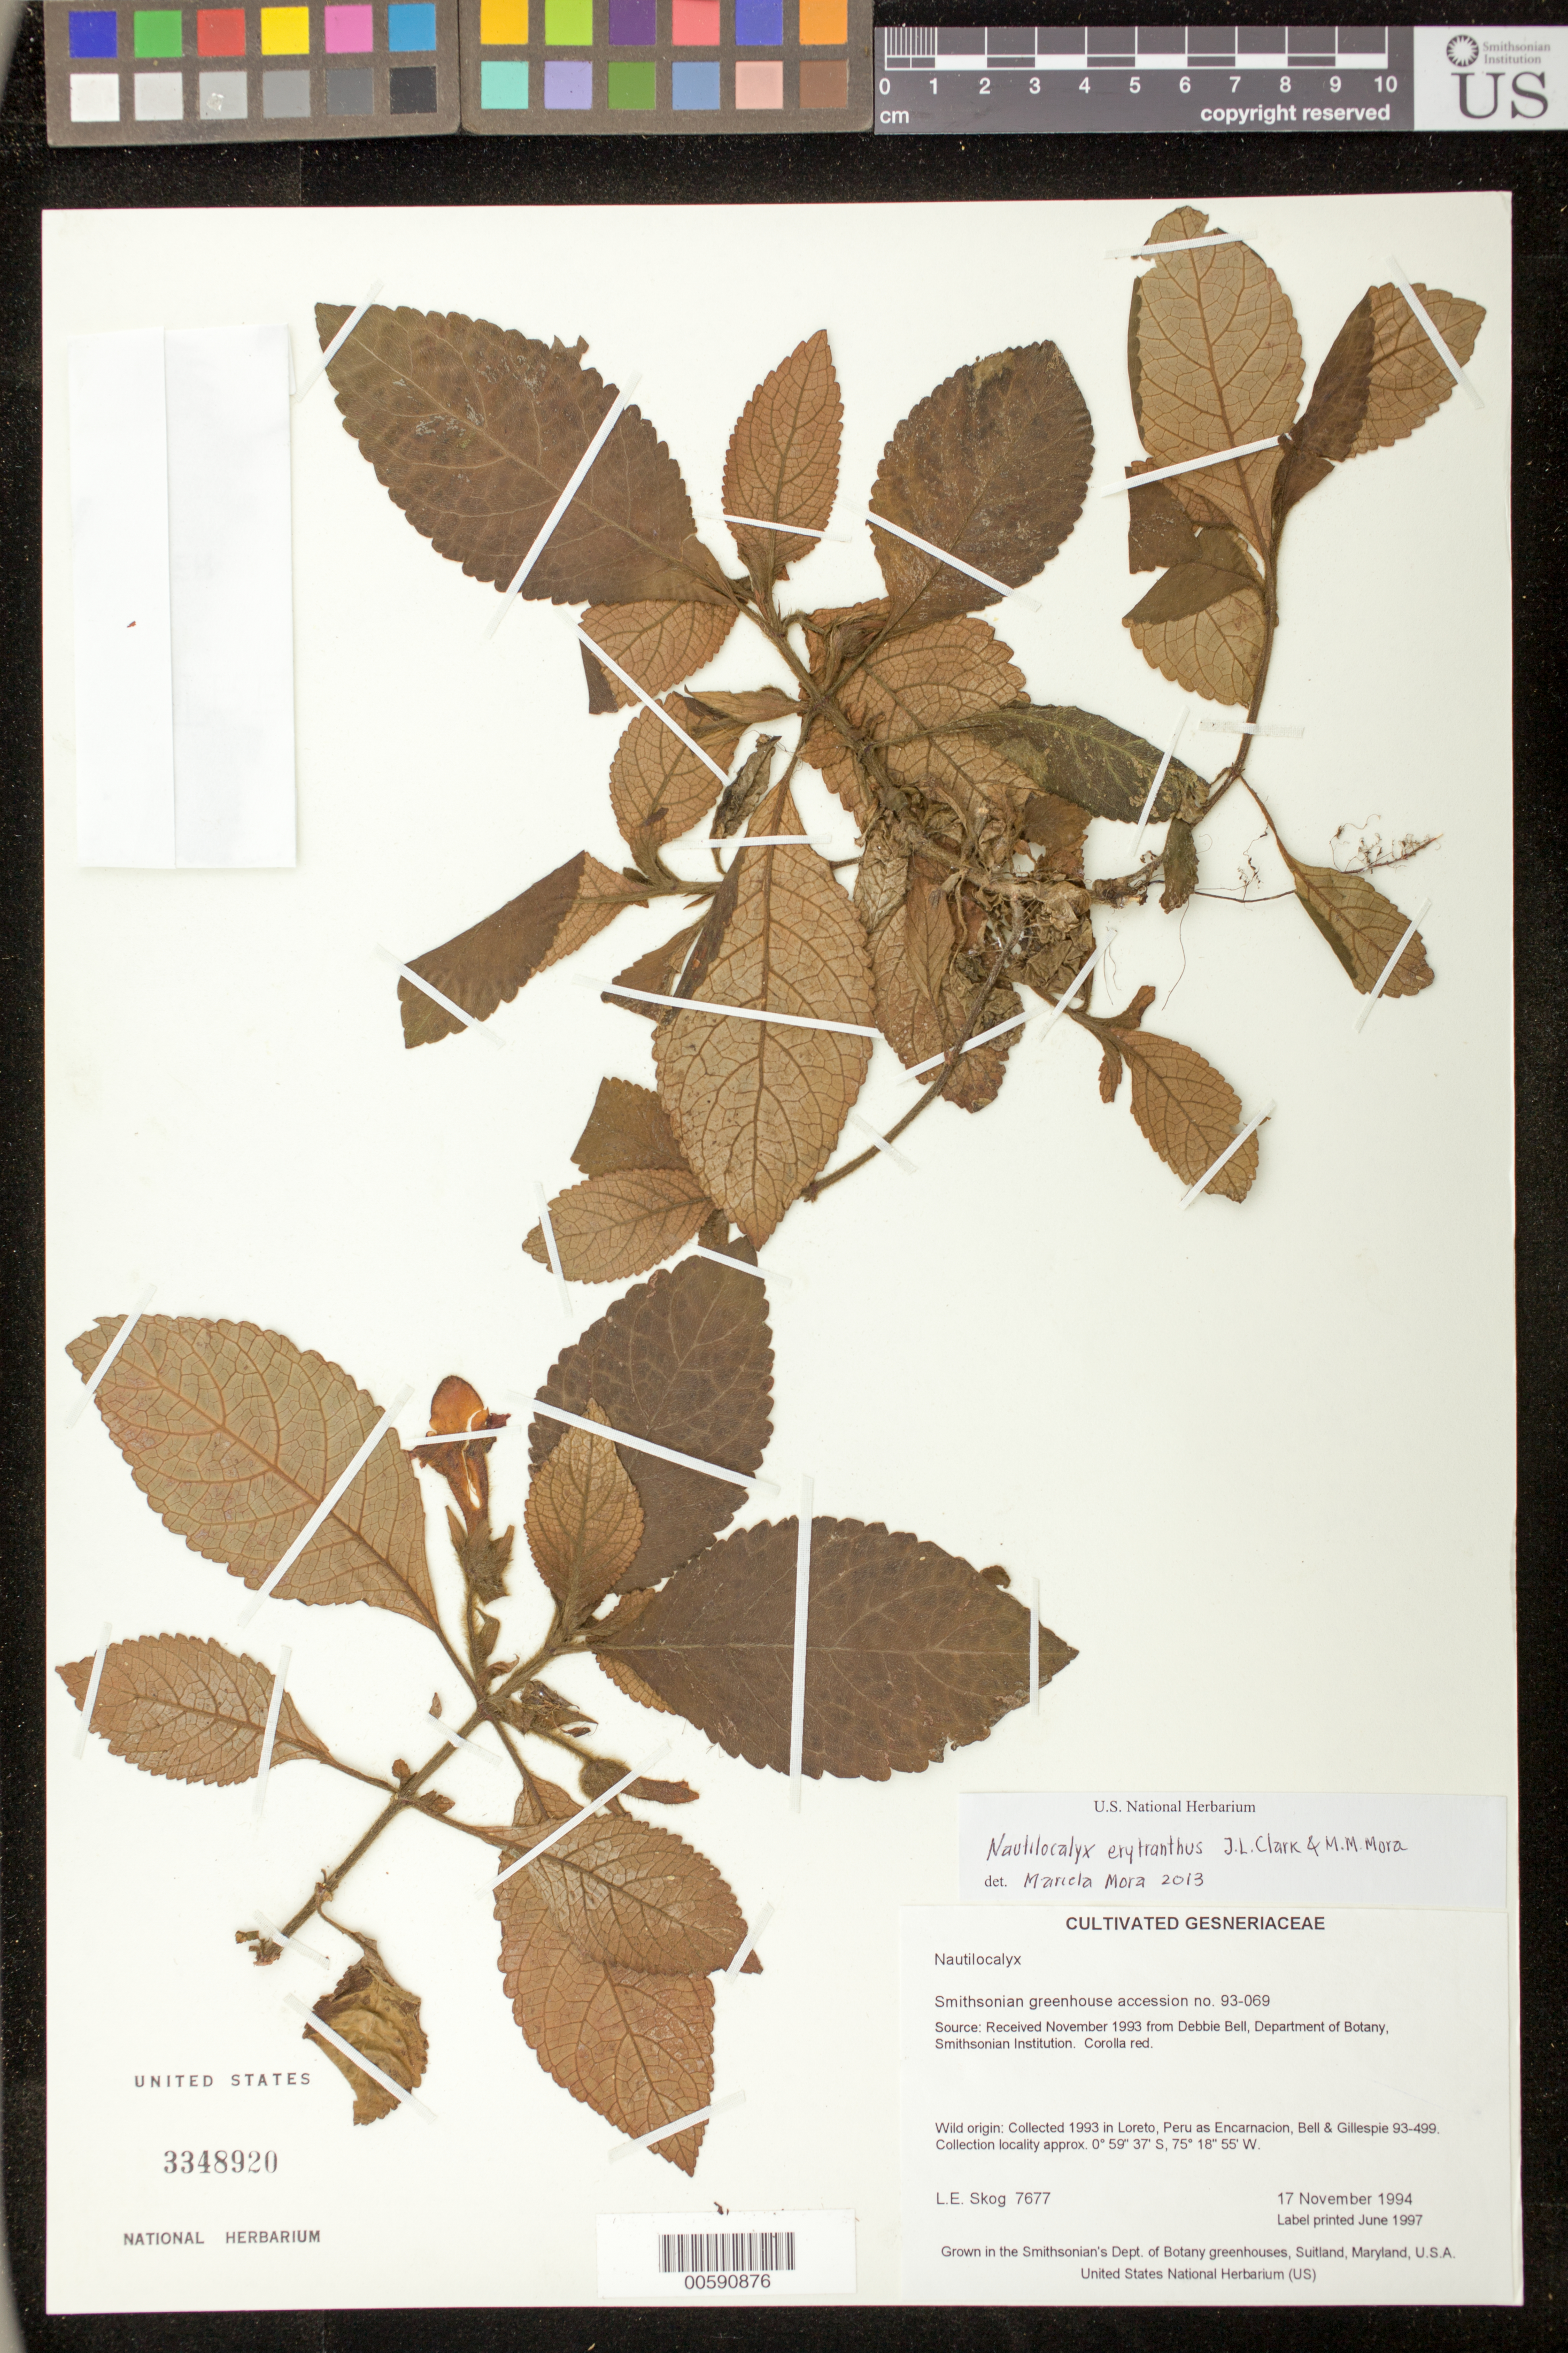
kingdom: Plantae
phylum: Tracheophyta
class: Magnoliopsida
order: Lamiales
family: Gesneriaceae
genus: Nautilocalyx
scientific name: Nautilocalyx erytranthus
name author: J.L. Clark & M.M. Mora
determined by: Mora, M. Marcela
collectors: L. E. Skog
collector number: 7677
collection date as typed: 17 Nov 1994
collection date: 1994-11-17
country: Peru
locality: Grown in the Smithsonian's Dept. of Botany greenhouses, Suitland, Maryland, U.S.A.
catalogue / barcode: US 3348920